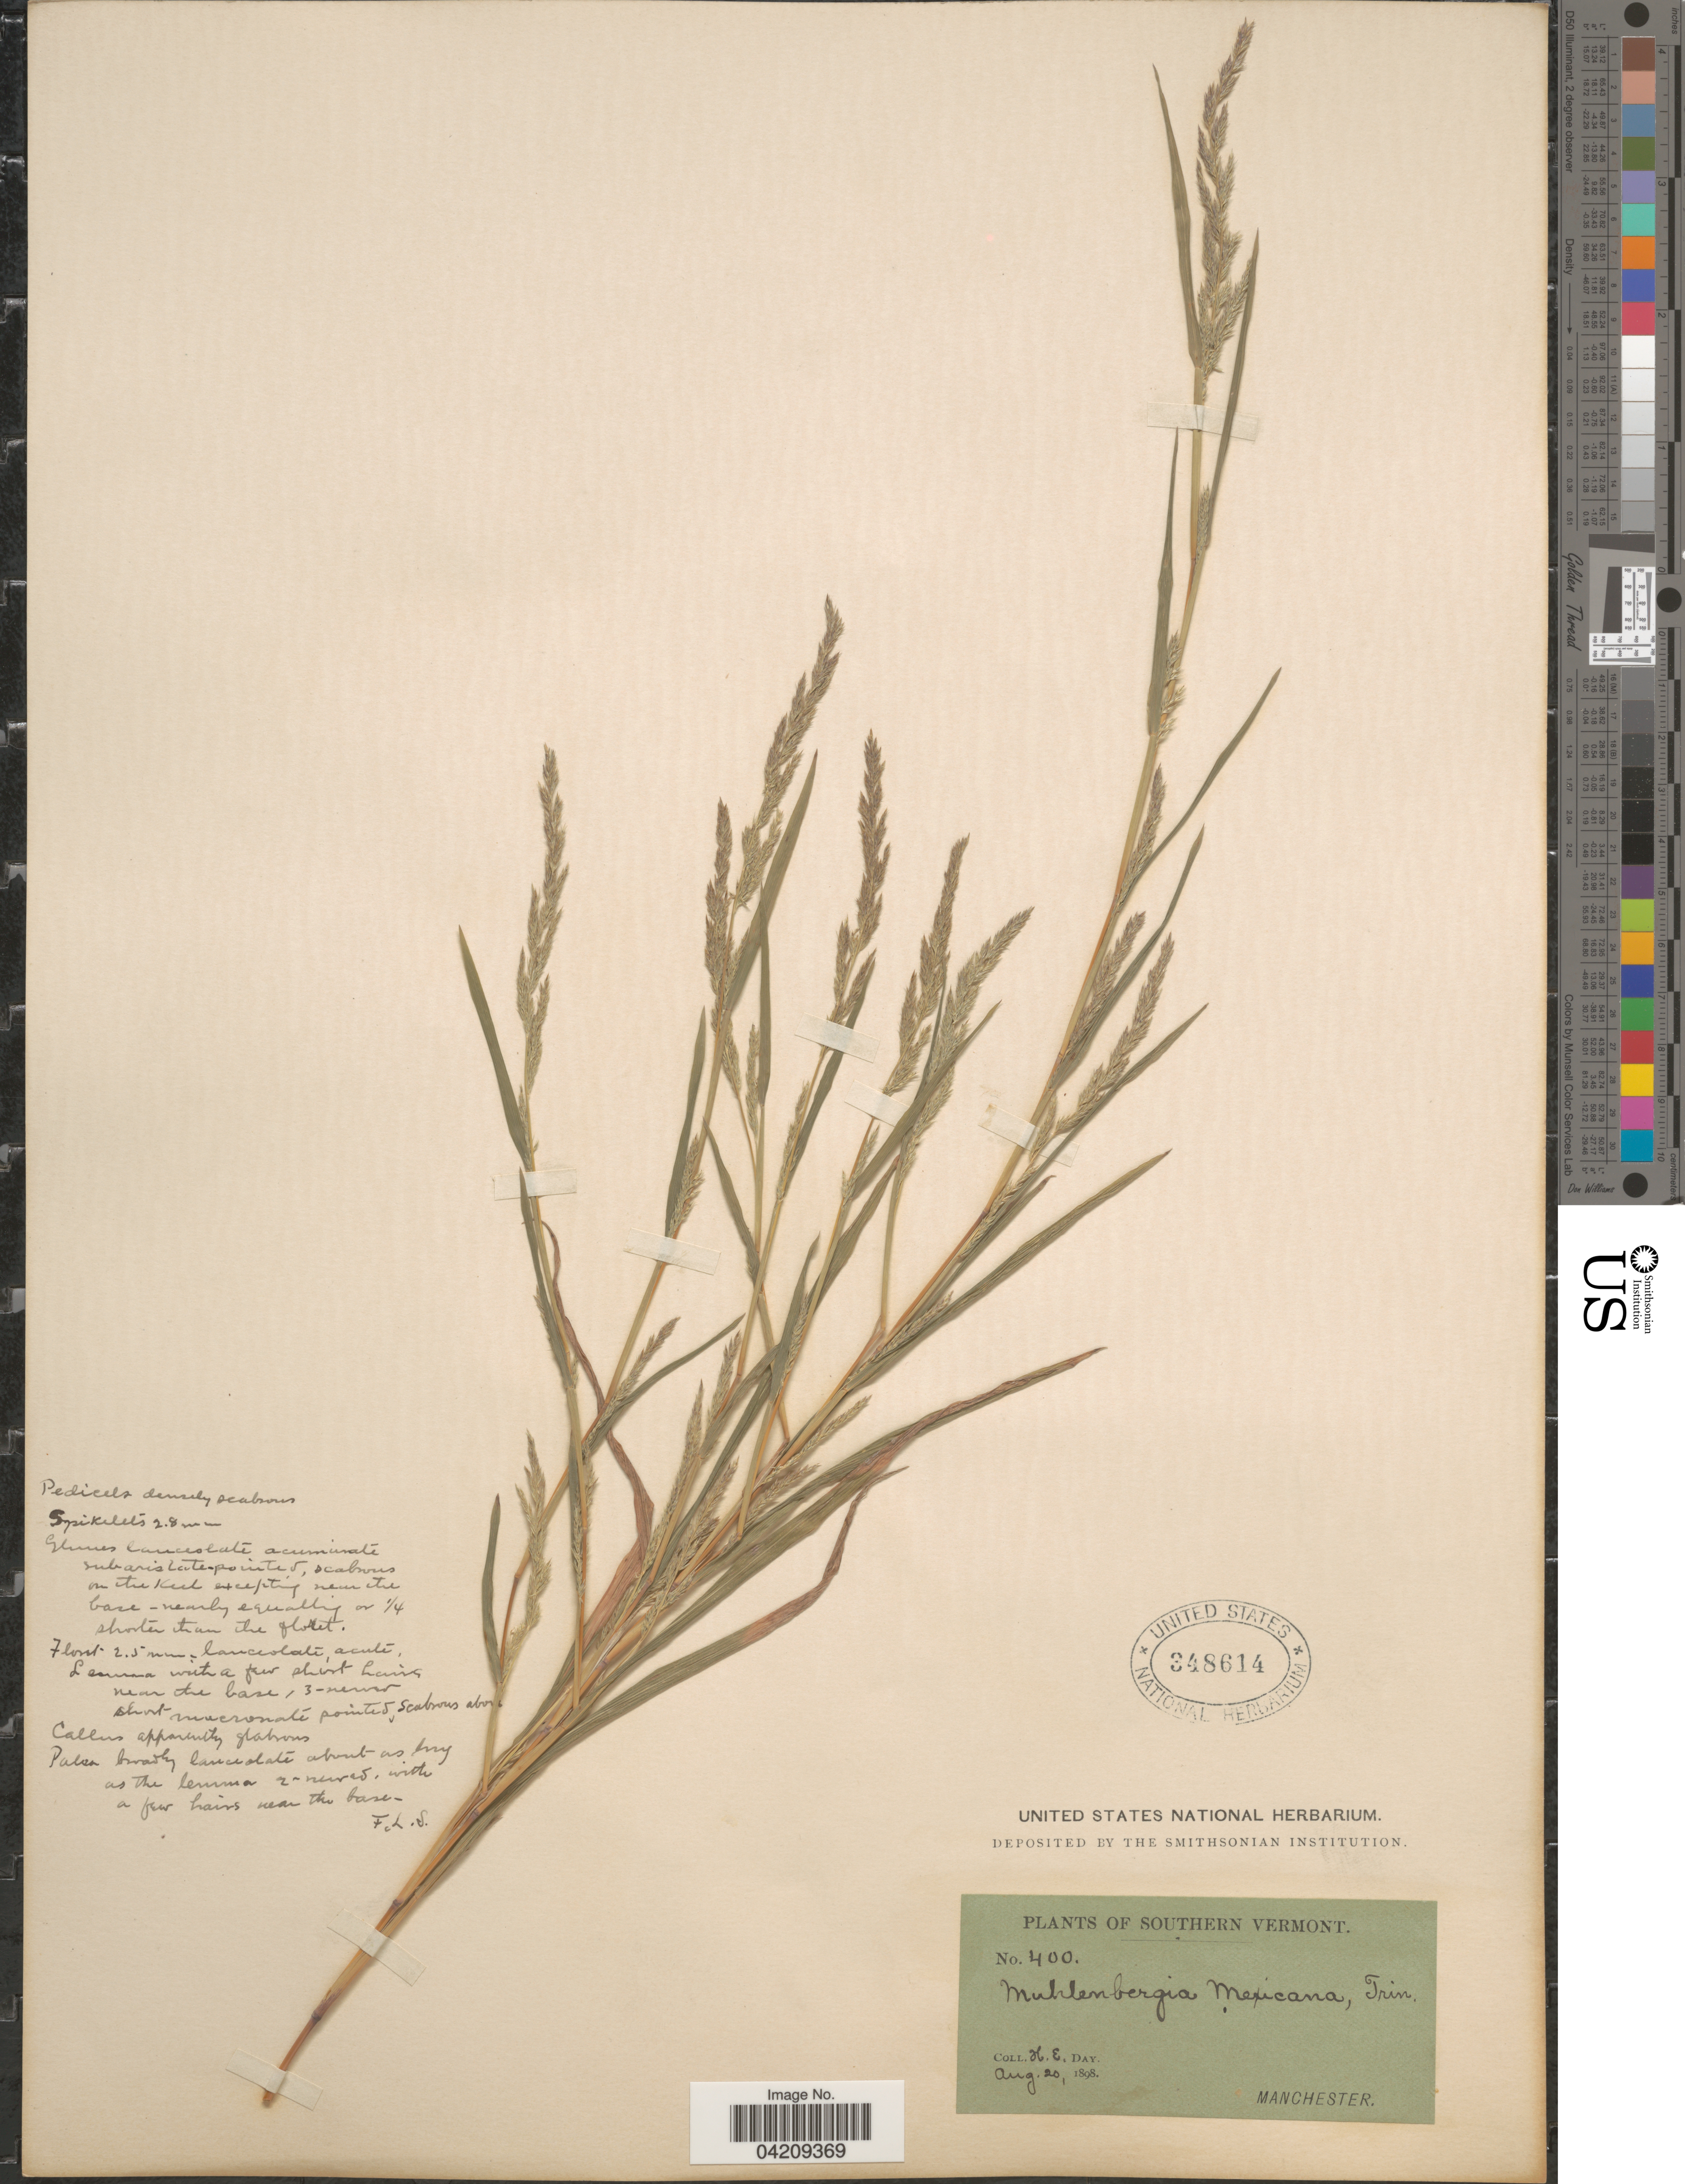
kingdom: Plantae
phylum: Tracheophyta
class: Liliopsida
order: Poales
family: Poaceae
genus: Muhlenbergia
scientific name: Muhlenbergia frondosa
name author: (Poir.) Fernald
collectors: H. Day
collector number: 400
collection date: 1898-08-20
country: United States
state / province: Vermont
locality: Southern Vermont. Manchester.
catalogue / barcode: US 348614